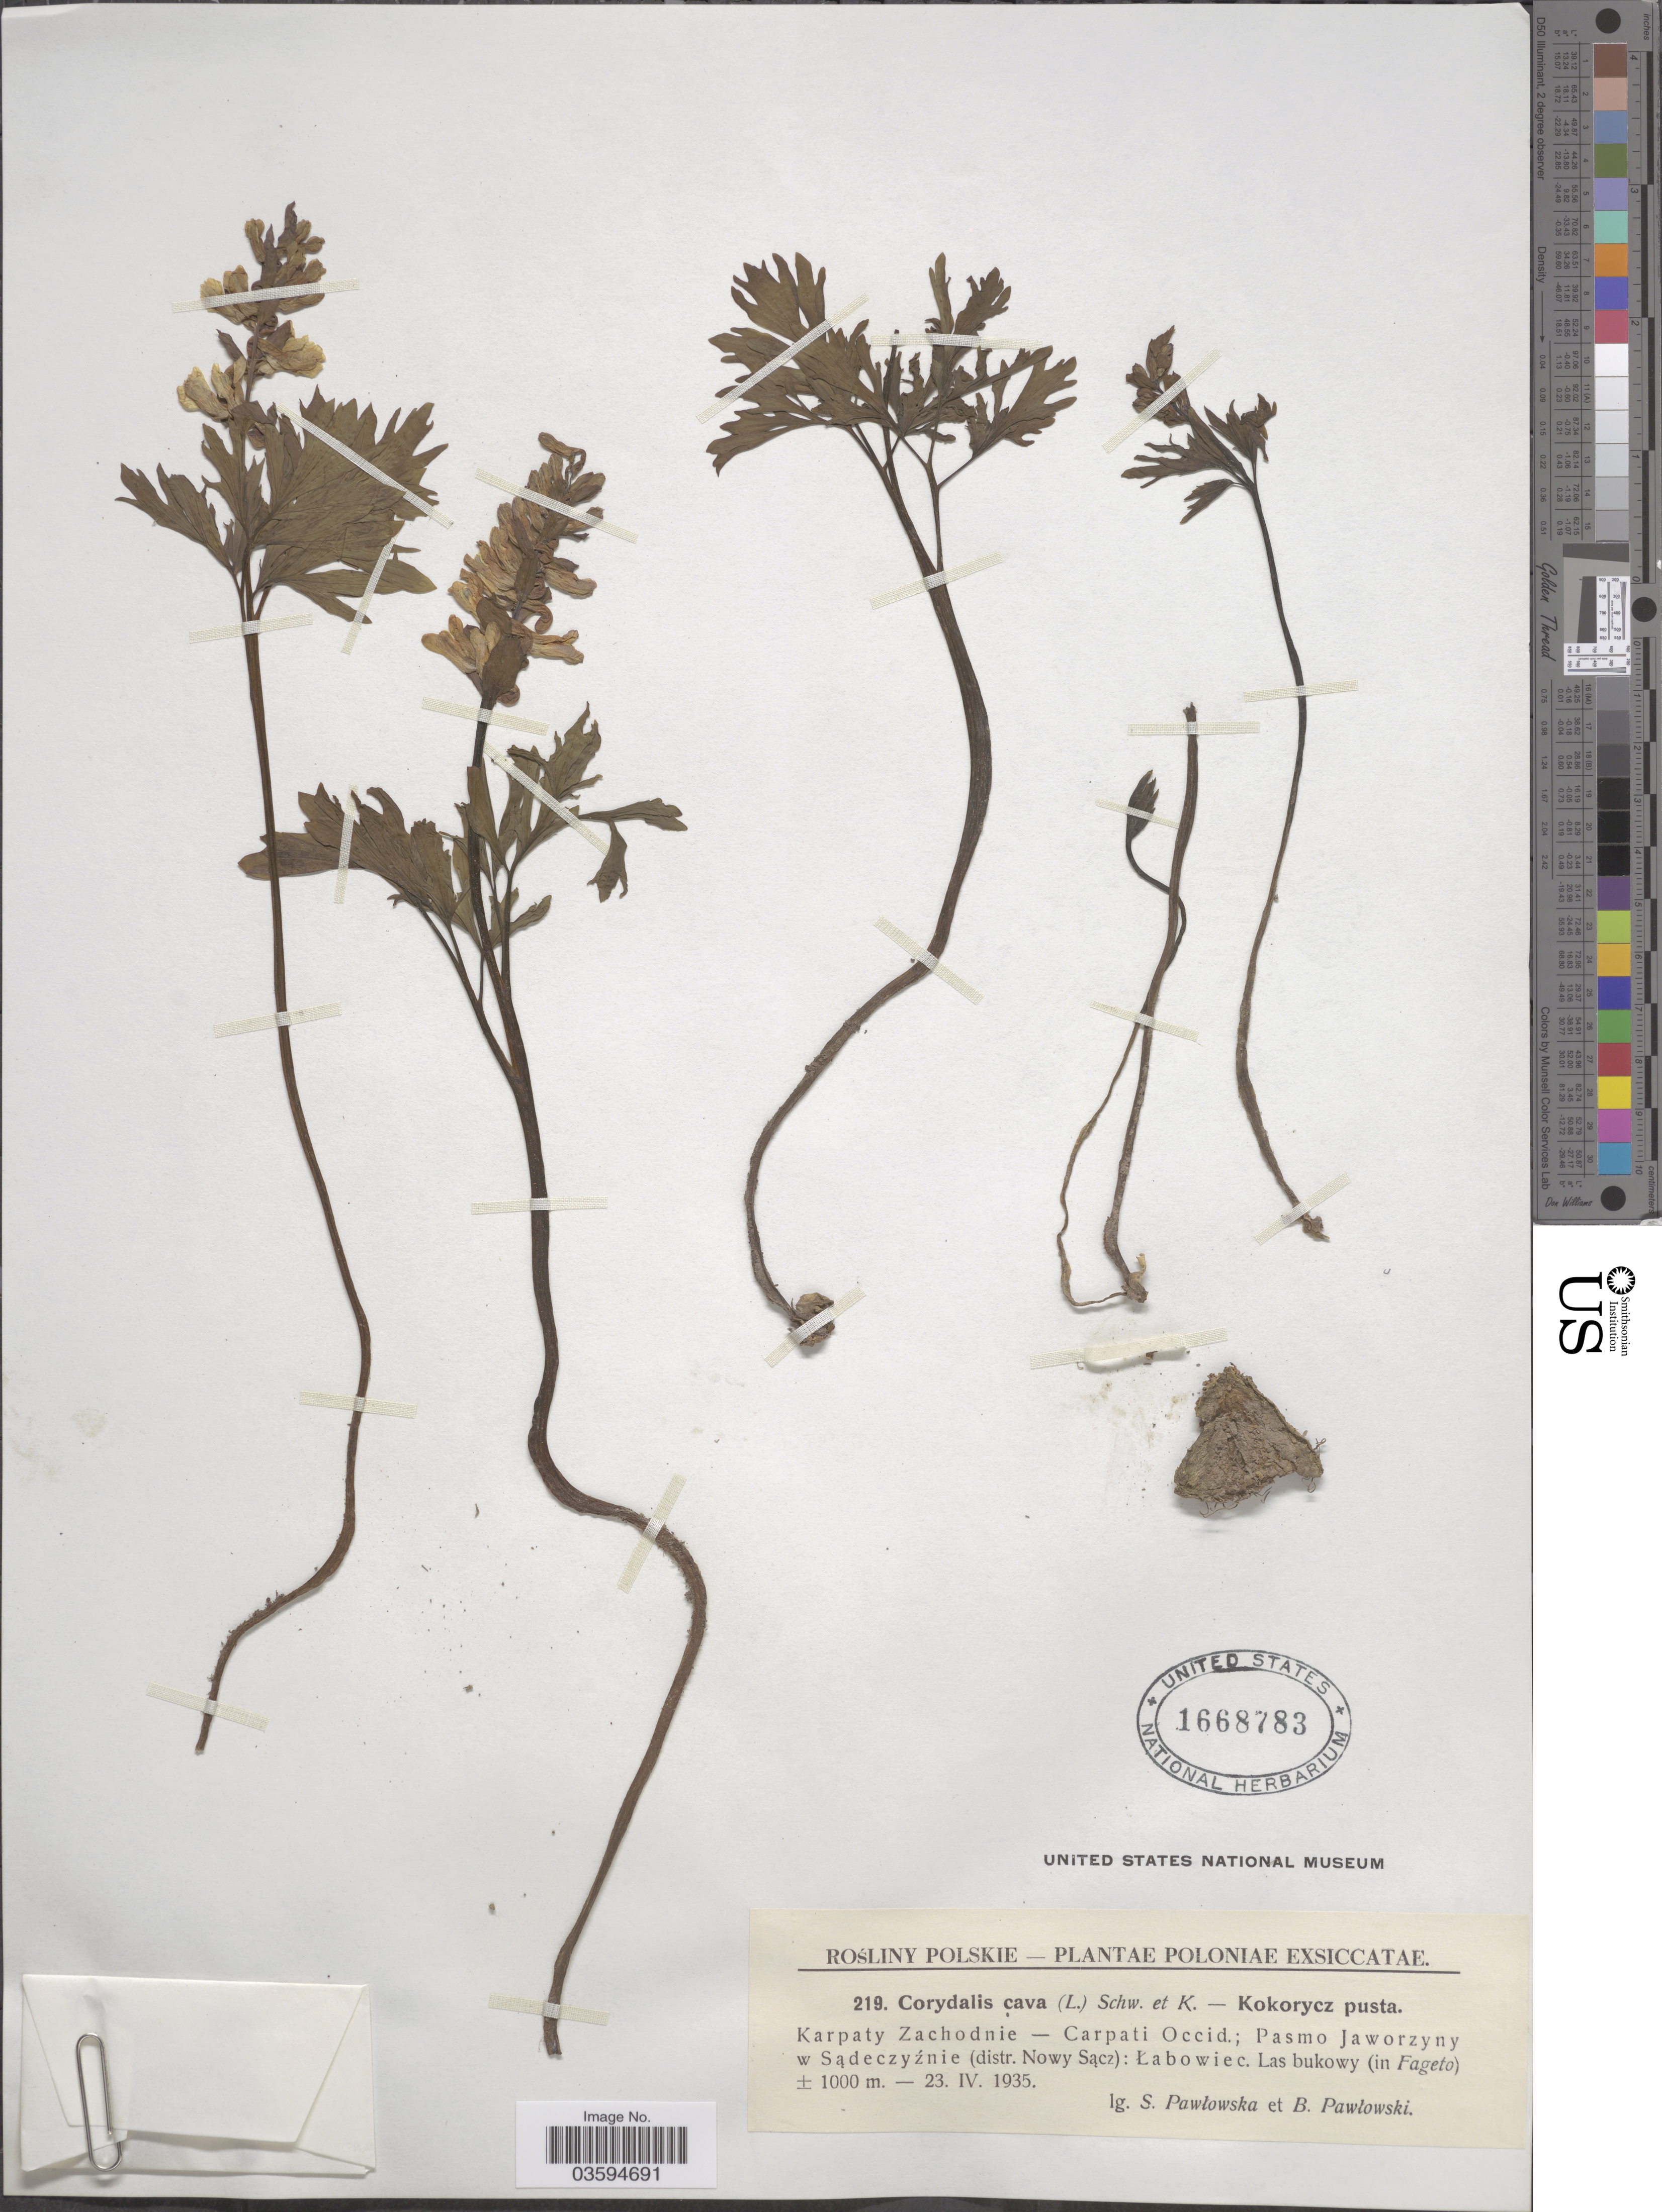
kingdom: Plantae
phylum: Tracheophyta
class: Magnoliopsida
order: Ranunculales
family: Papaveraceae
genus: Corydalis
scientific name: Corydalis cava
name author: Schweigger & Körte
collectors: S. Pawlowska & B. Pawlowski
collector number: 219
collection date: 1935-04-23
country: Poland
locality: Poloniae. Karpaty Zachodnie - Carpati Occid.; Pasmo Jaworzyny w Sądeczyźnie (distr. Nowy Sącz): Łabowiec. Las bukowy (in Fageto).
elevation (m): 1000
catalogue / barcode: US 1668783